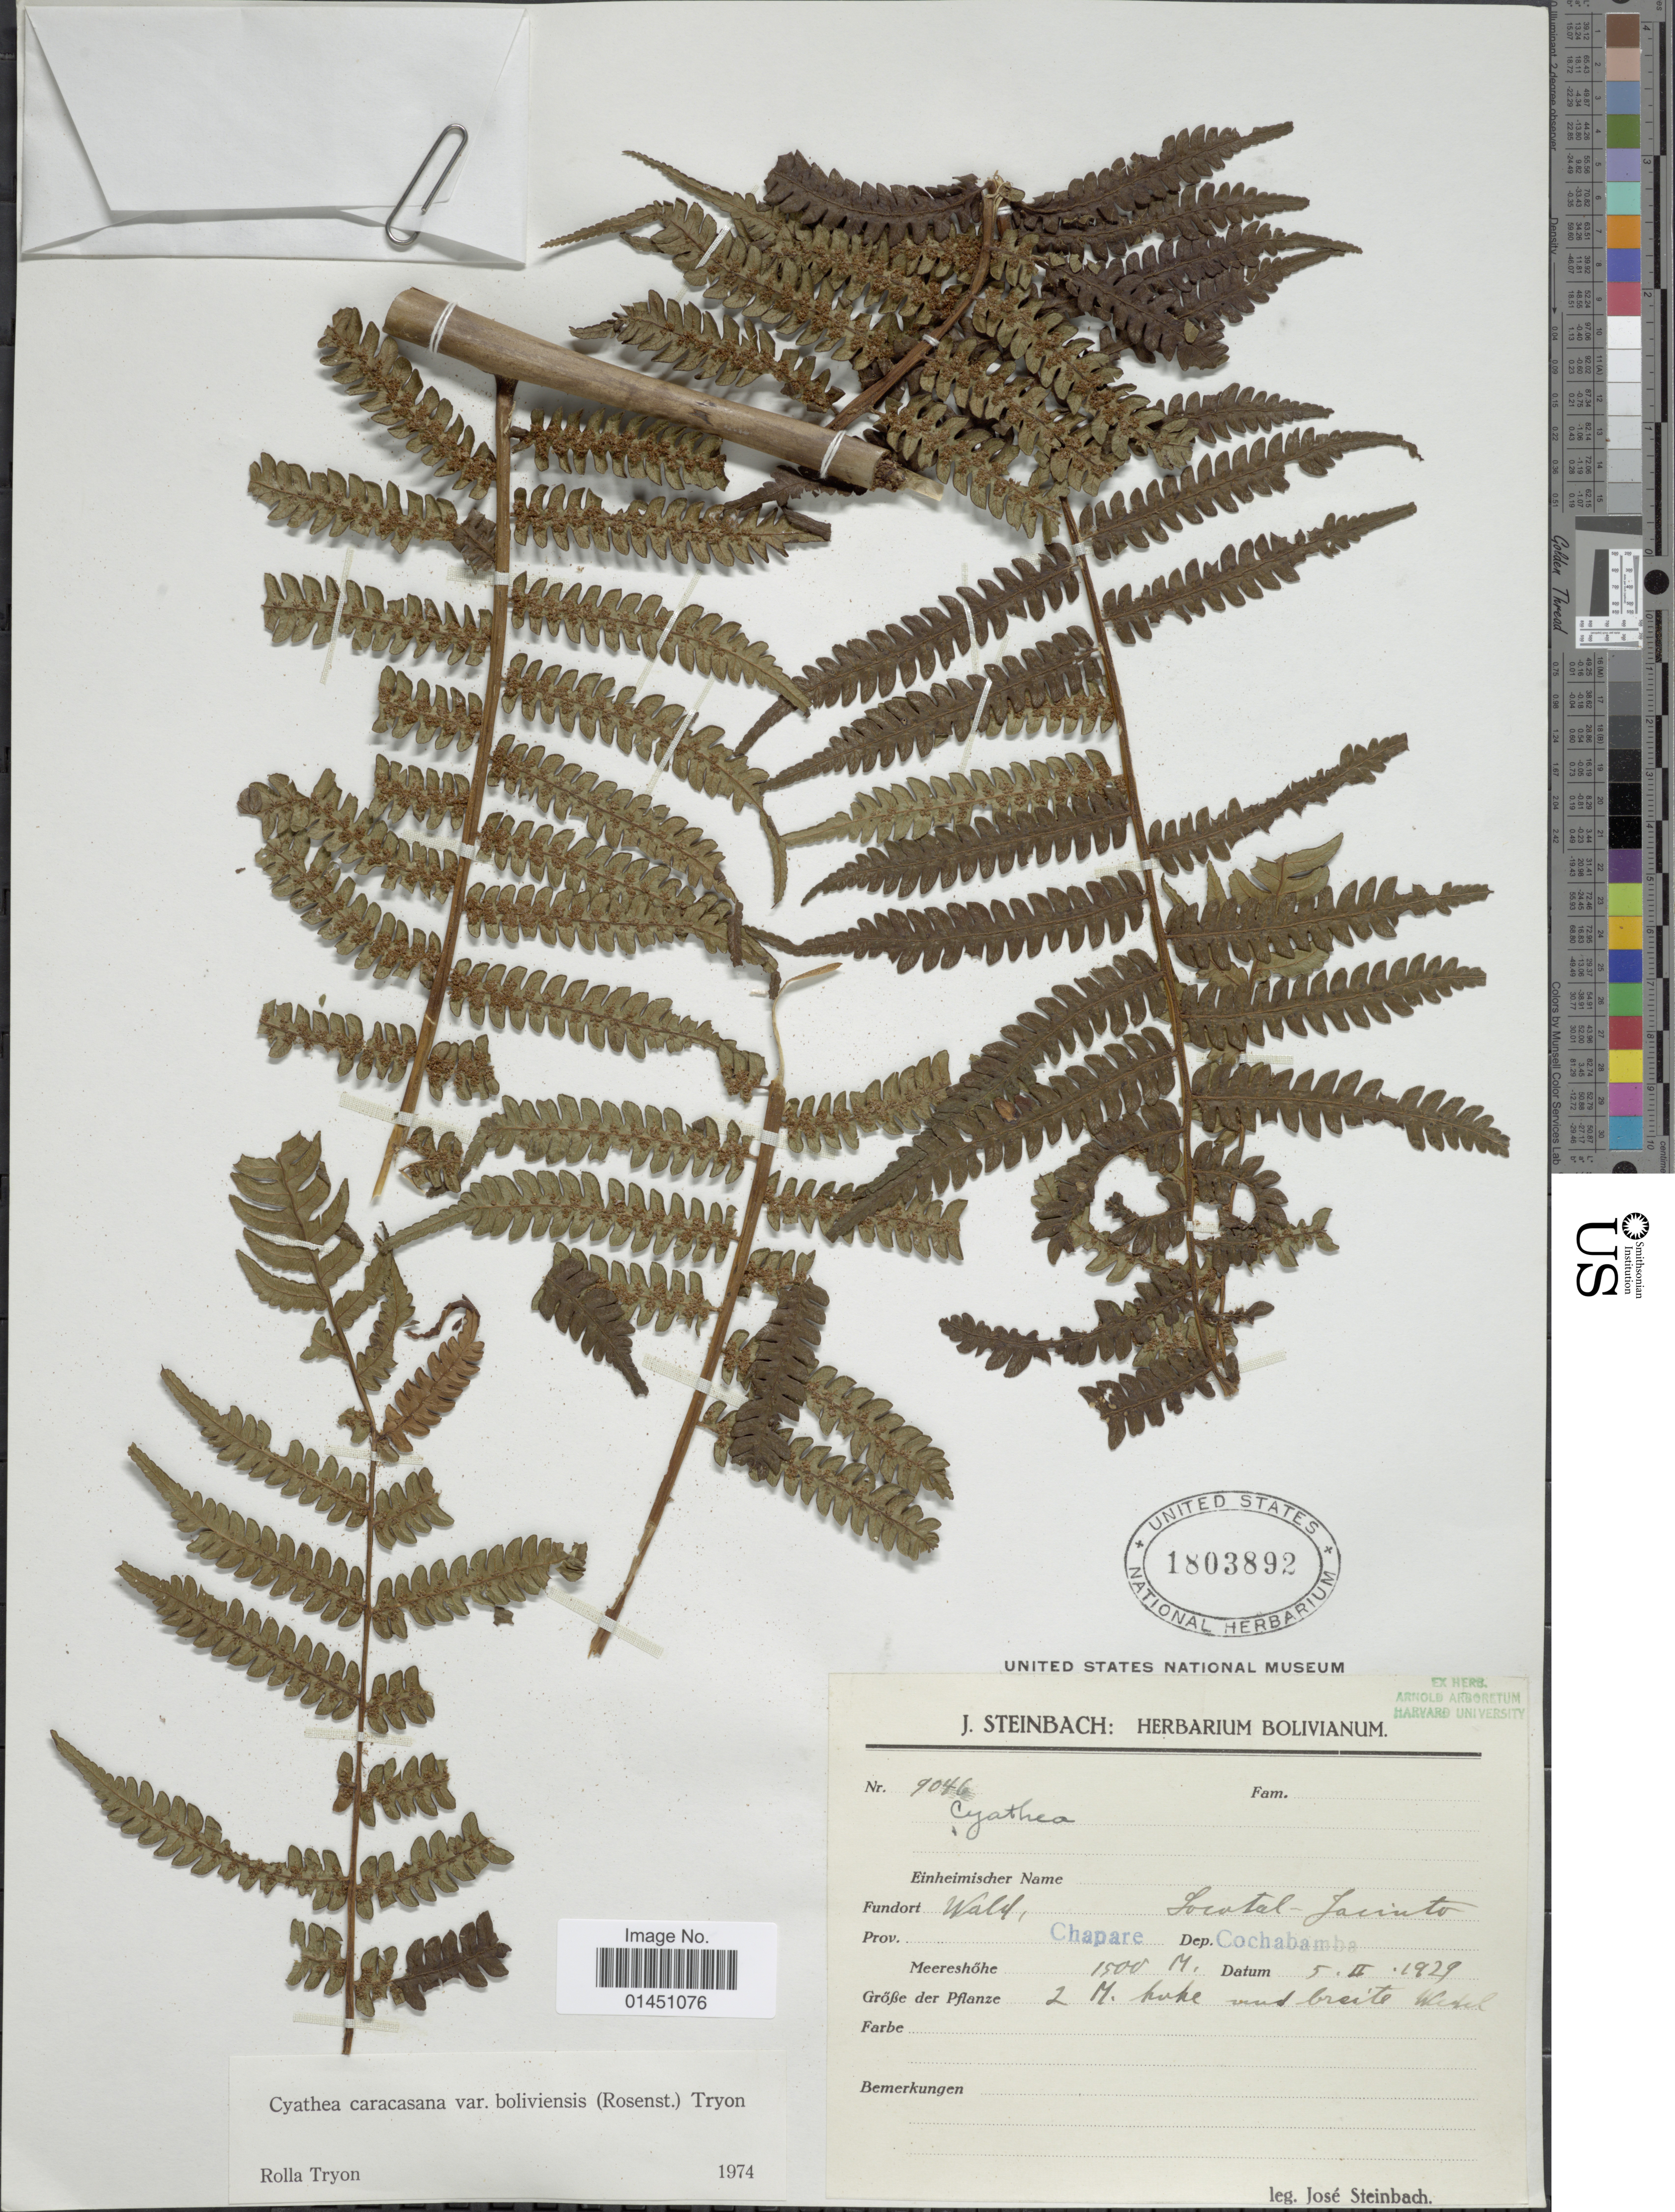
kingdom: Plantae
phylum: Tracheophyta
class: Polypodiopsida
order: Cyatheales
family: Cyatheaceae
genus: Cyathea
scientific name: Cyathea caracasana var. boliviensis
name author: (Rosenst.) R.M. Tryon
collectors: J. Steinbach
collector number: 9046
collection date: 1929-02-05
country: Bolivia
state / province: Cochabamba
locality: Locatal - Jacinto, Prov. Chapare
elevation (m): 1500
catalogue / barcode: US 1803892